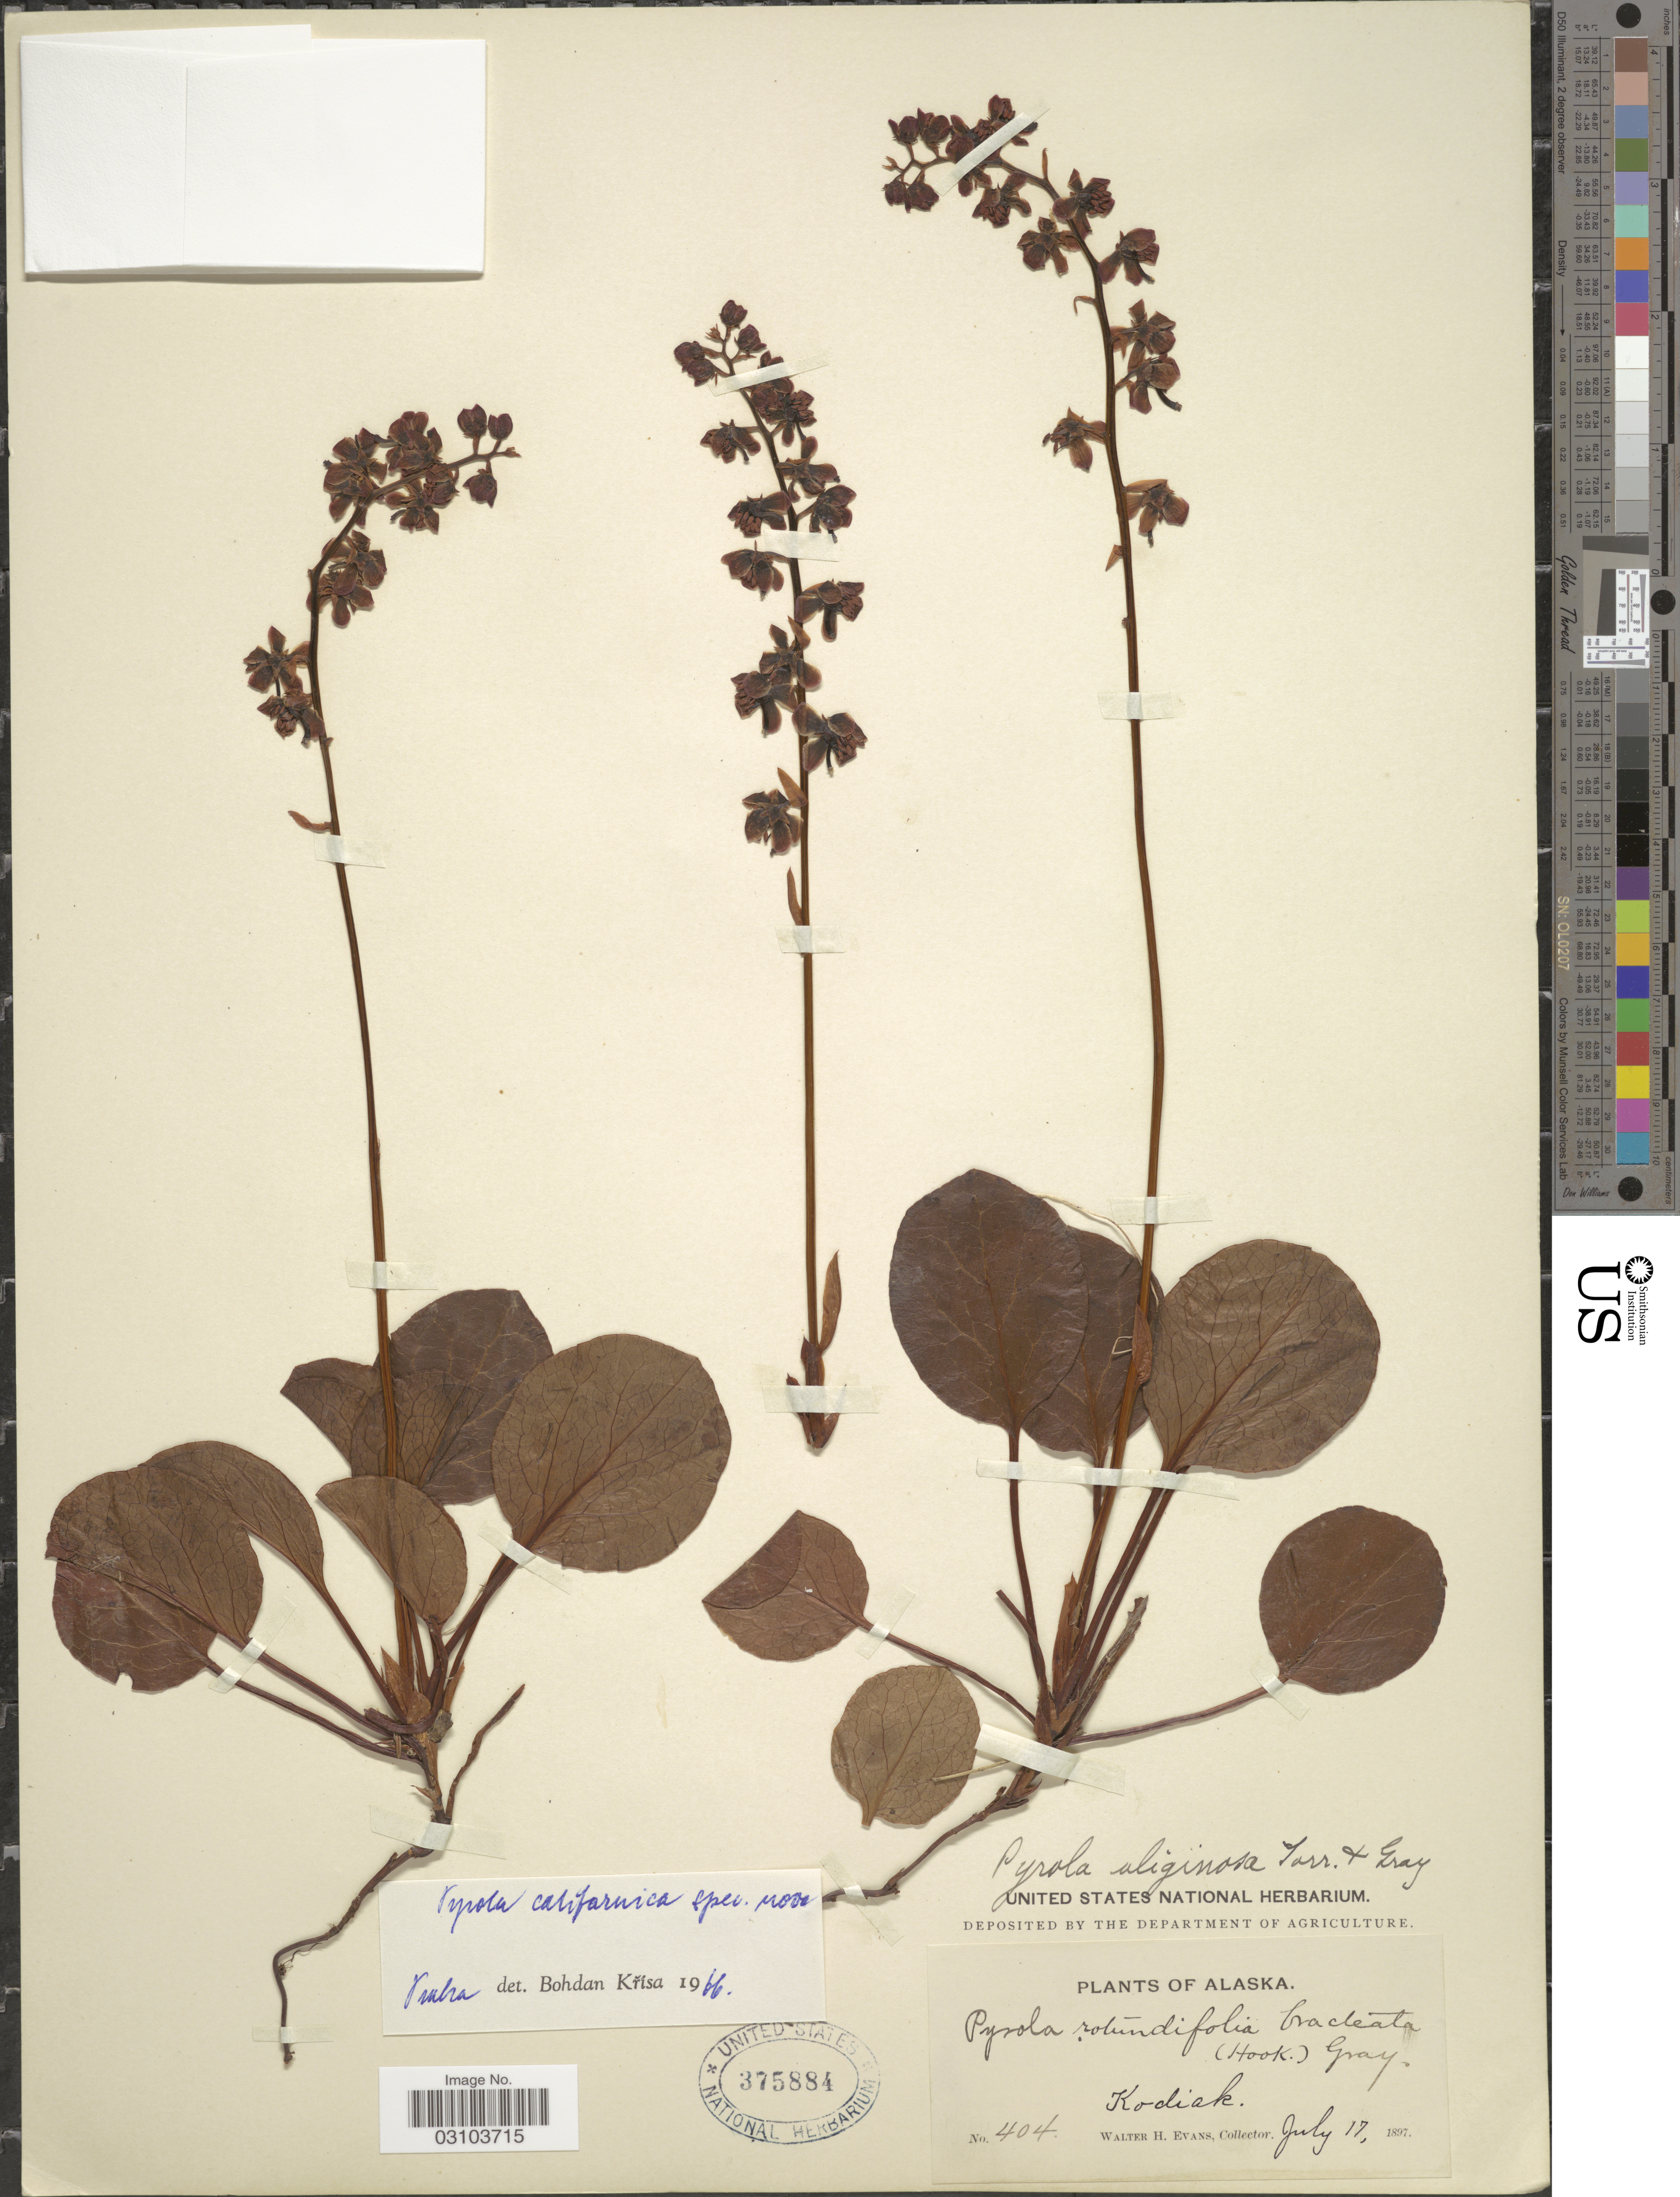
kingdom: Plantae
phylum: Tracheophyta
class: Magnoliopsida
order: Ericales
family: Ericaceae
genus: Pyrola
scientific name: Pyrola californica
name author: Krísa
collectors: W. H. Evans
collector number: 404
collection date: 1897-07-17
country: United States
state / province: Alaska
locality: Kodiak.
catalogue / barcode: US 375884